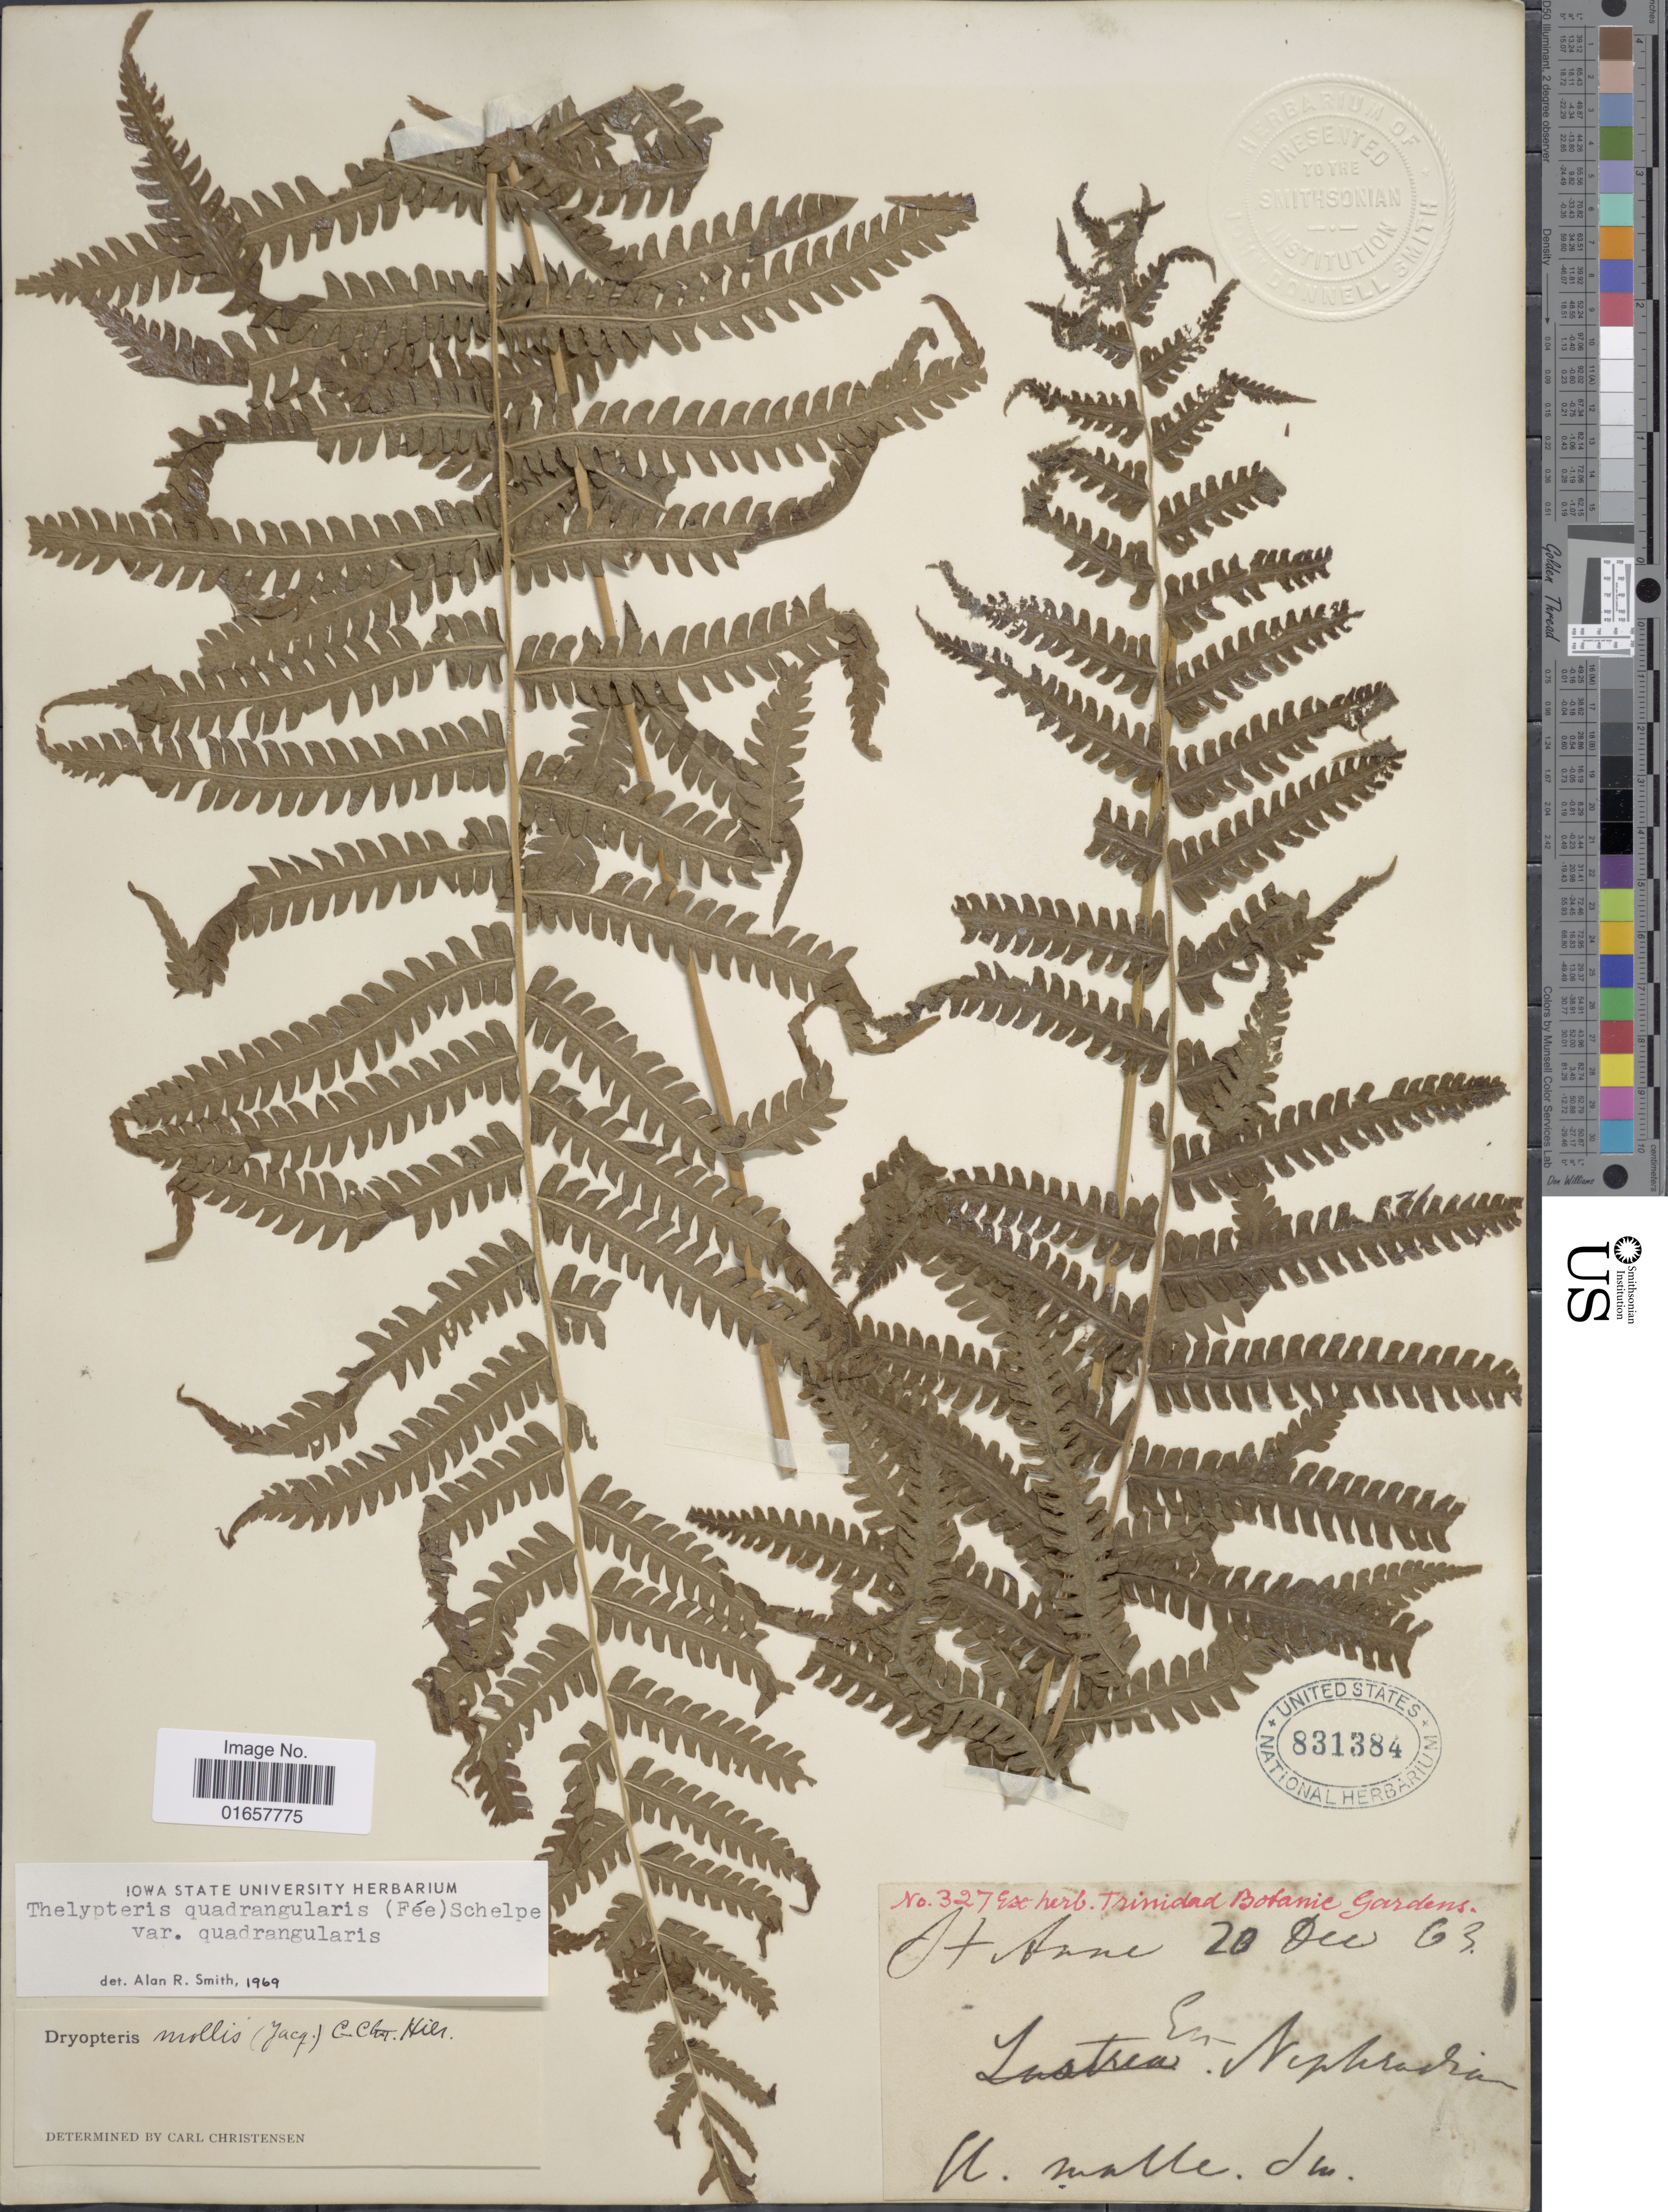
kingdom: Plantae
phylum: Tracheophyta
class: Polypodiopsida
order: Polypodiales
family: Thelypteridaceae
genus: Christella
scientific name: Christella hispidula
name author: (Decne.) Holttum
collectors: Trinidad Bot. Gard. Herbarium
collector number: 327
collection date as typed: Transcribed d/m/y: 20/12/63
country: Trinidad and Tobago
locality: St. Anne.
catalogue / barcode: US 831384